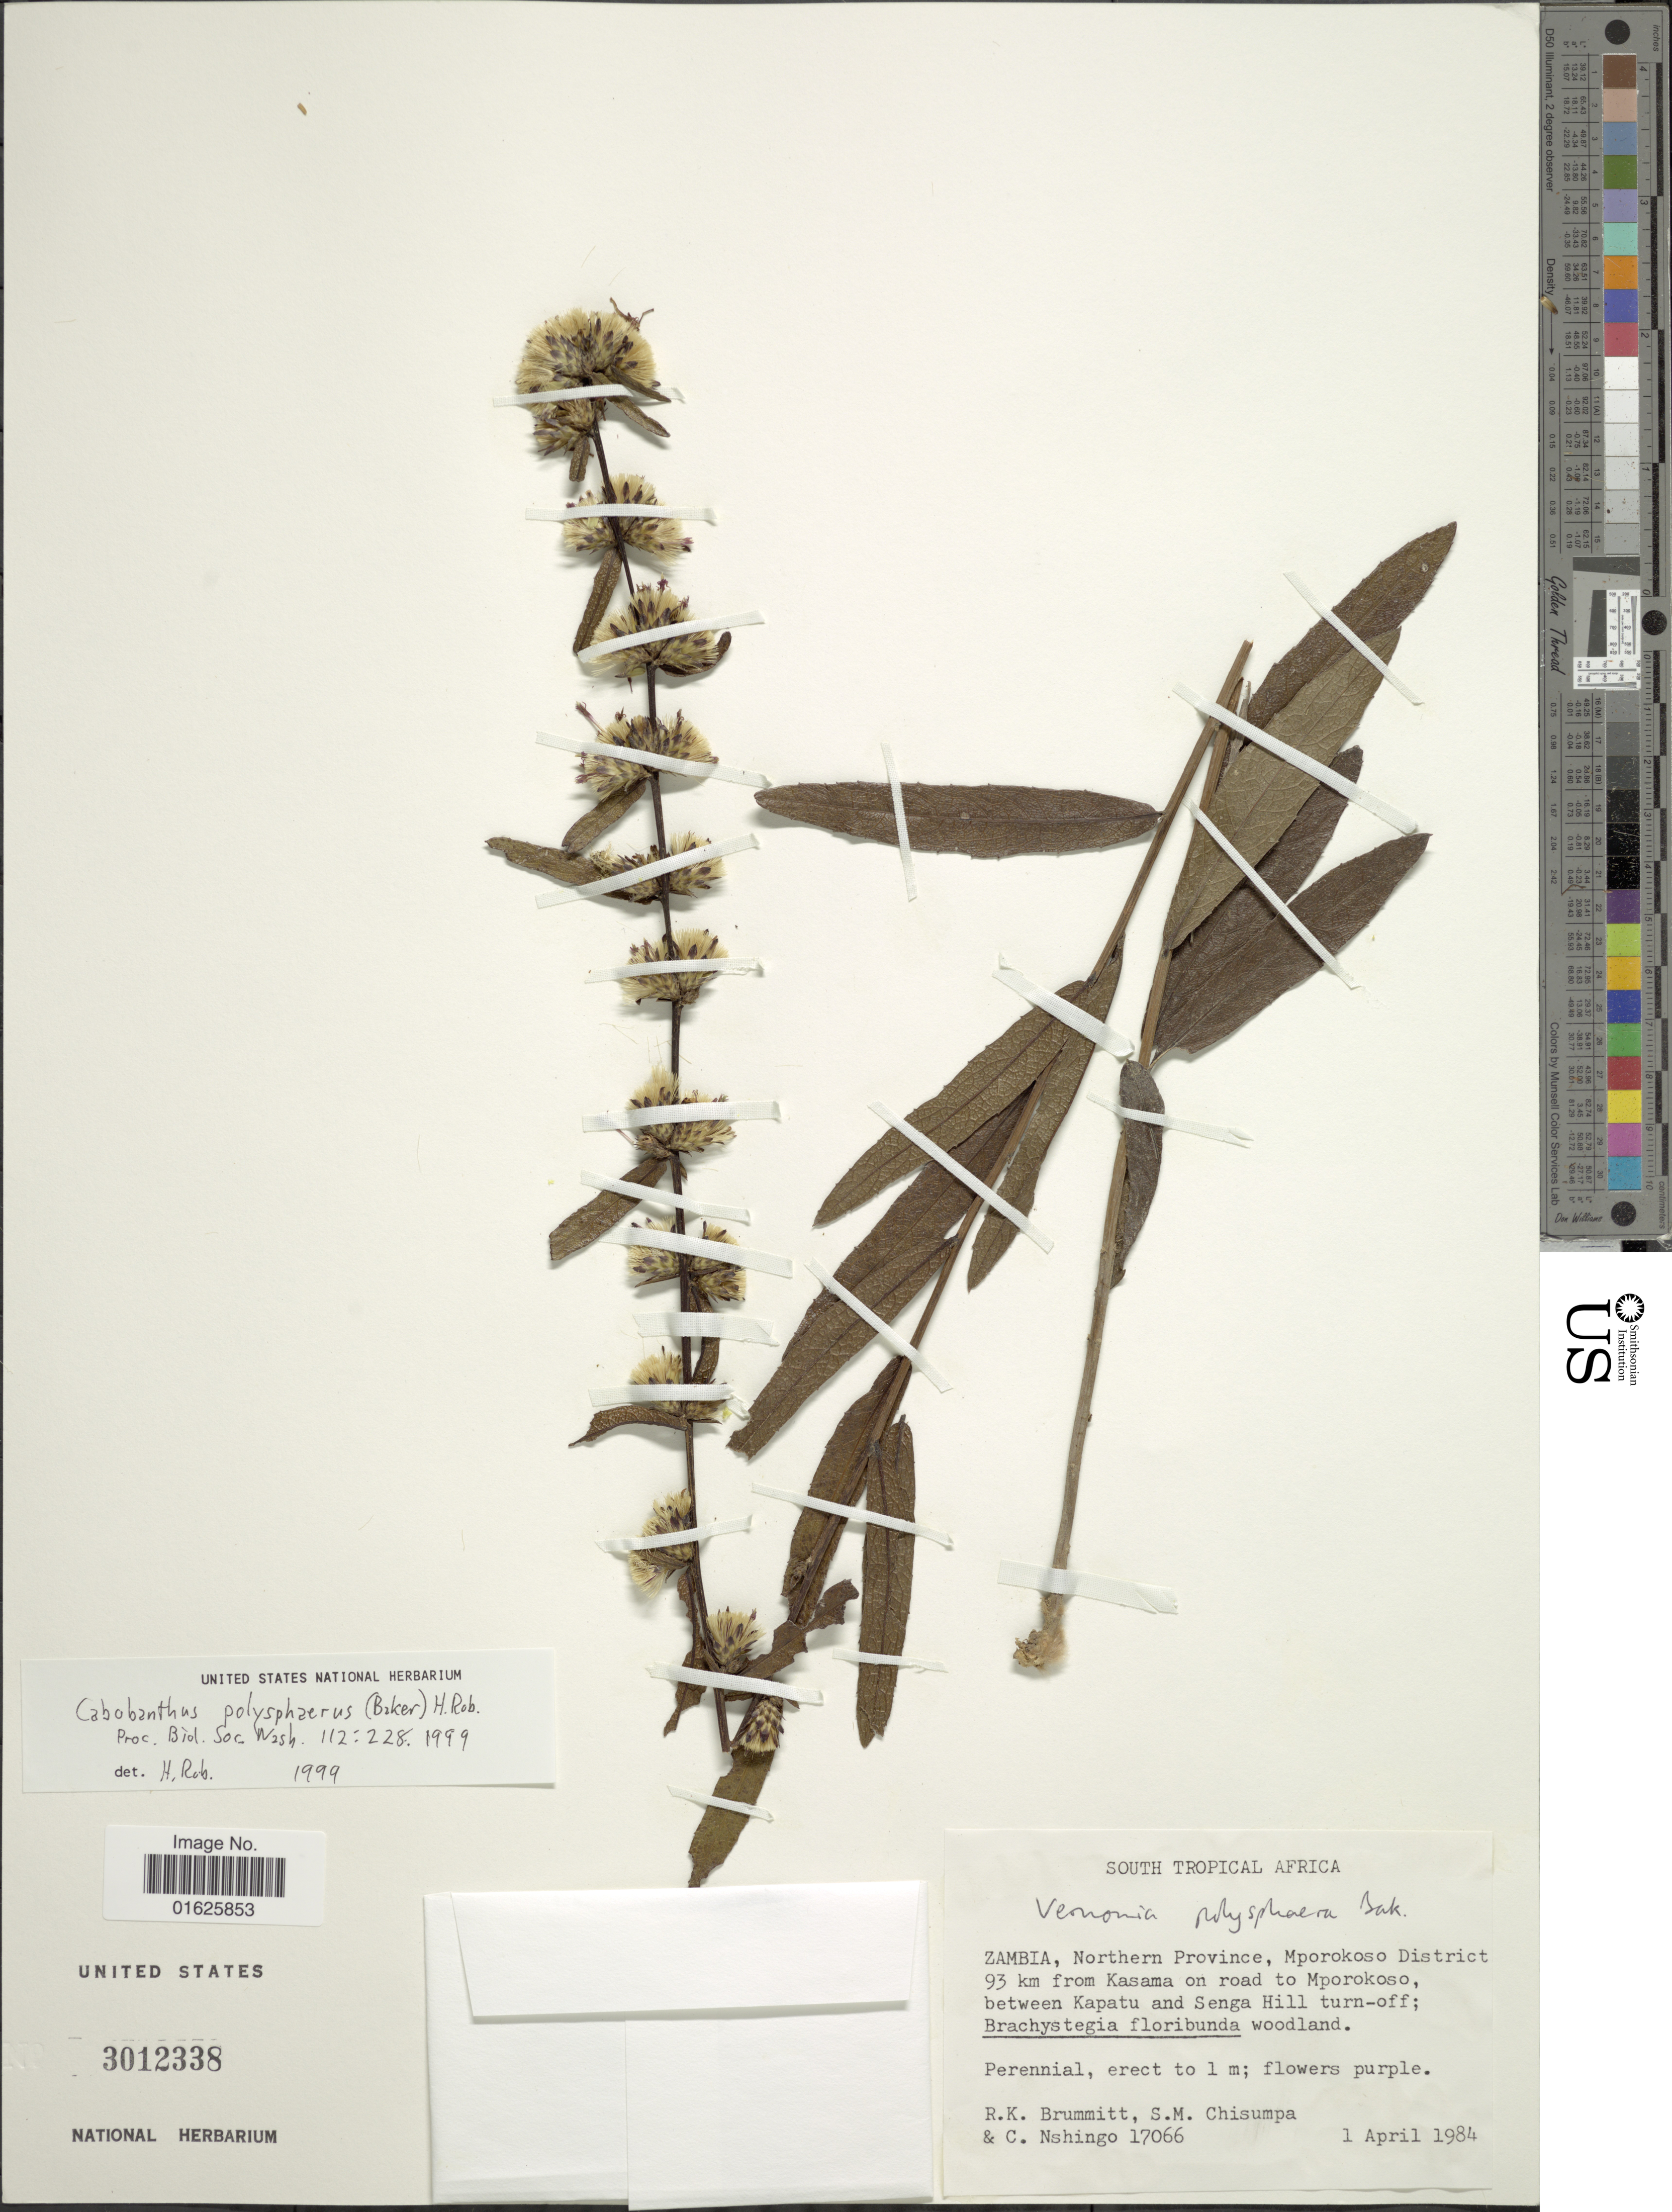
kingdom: Plantae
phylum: Tracheophyta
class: Magnoliopsida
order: Asterales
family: Asteraceae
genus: Cabobanthus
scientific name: Cabobanthus polysphaerus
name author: (Baker) H. Rob.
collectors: R. K. Brummitt, S. Chisumpa & C. Nshingo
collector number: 17066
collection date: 1984-04-01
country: Zambia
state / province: Northern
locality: Mporokoso District 93 km from Kasama on road to Mporokoso, between Kapatu and Senga Hill turn-off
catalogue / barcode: US 3012338